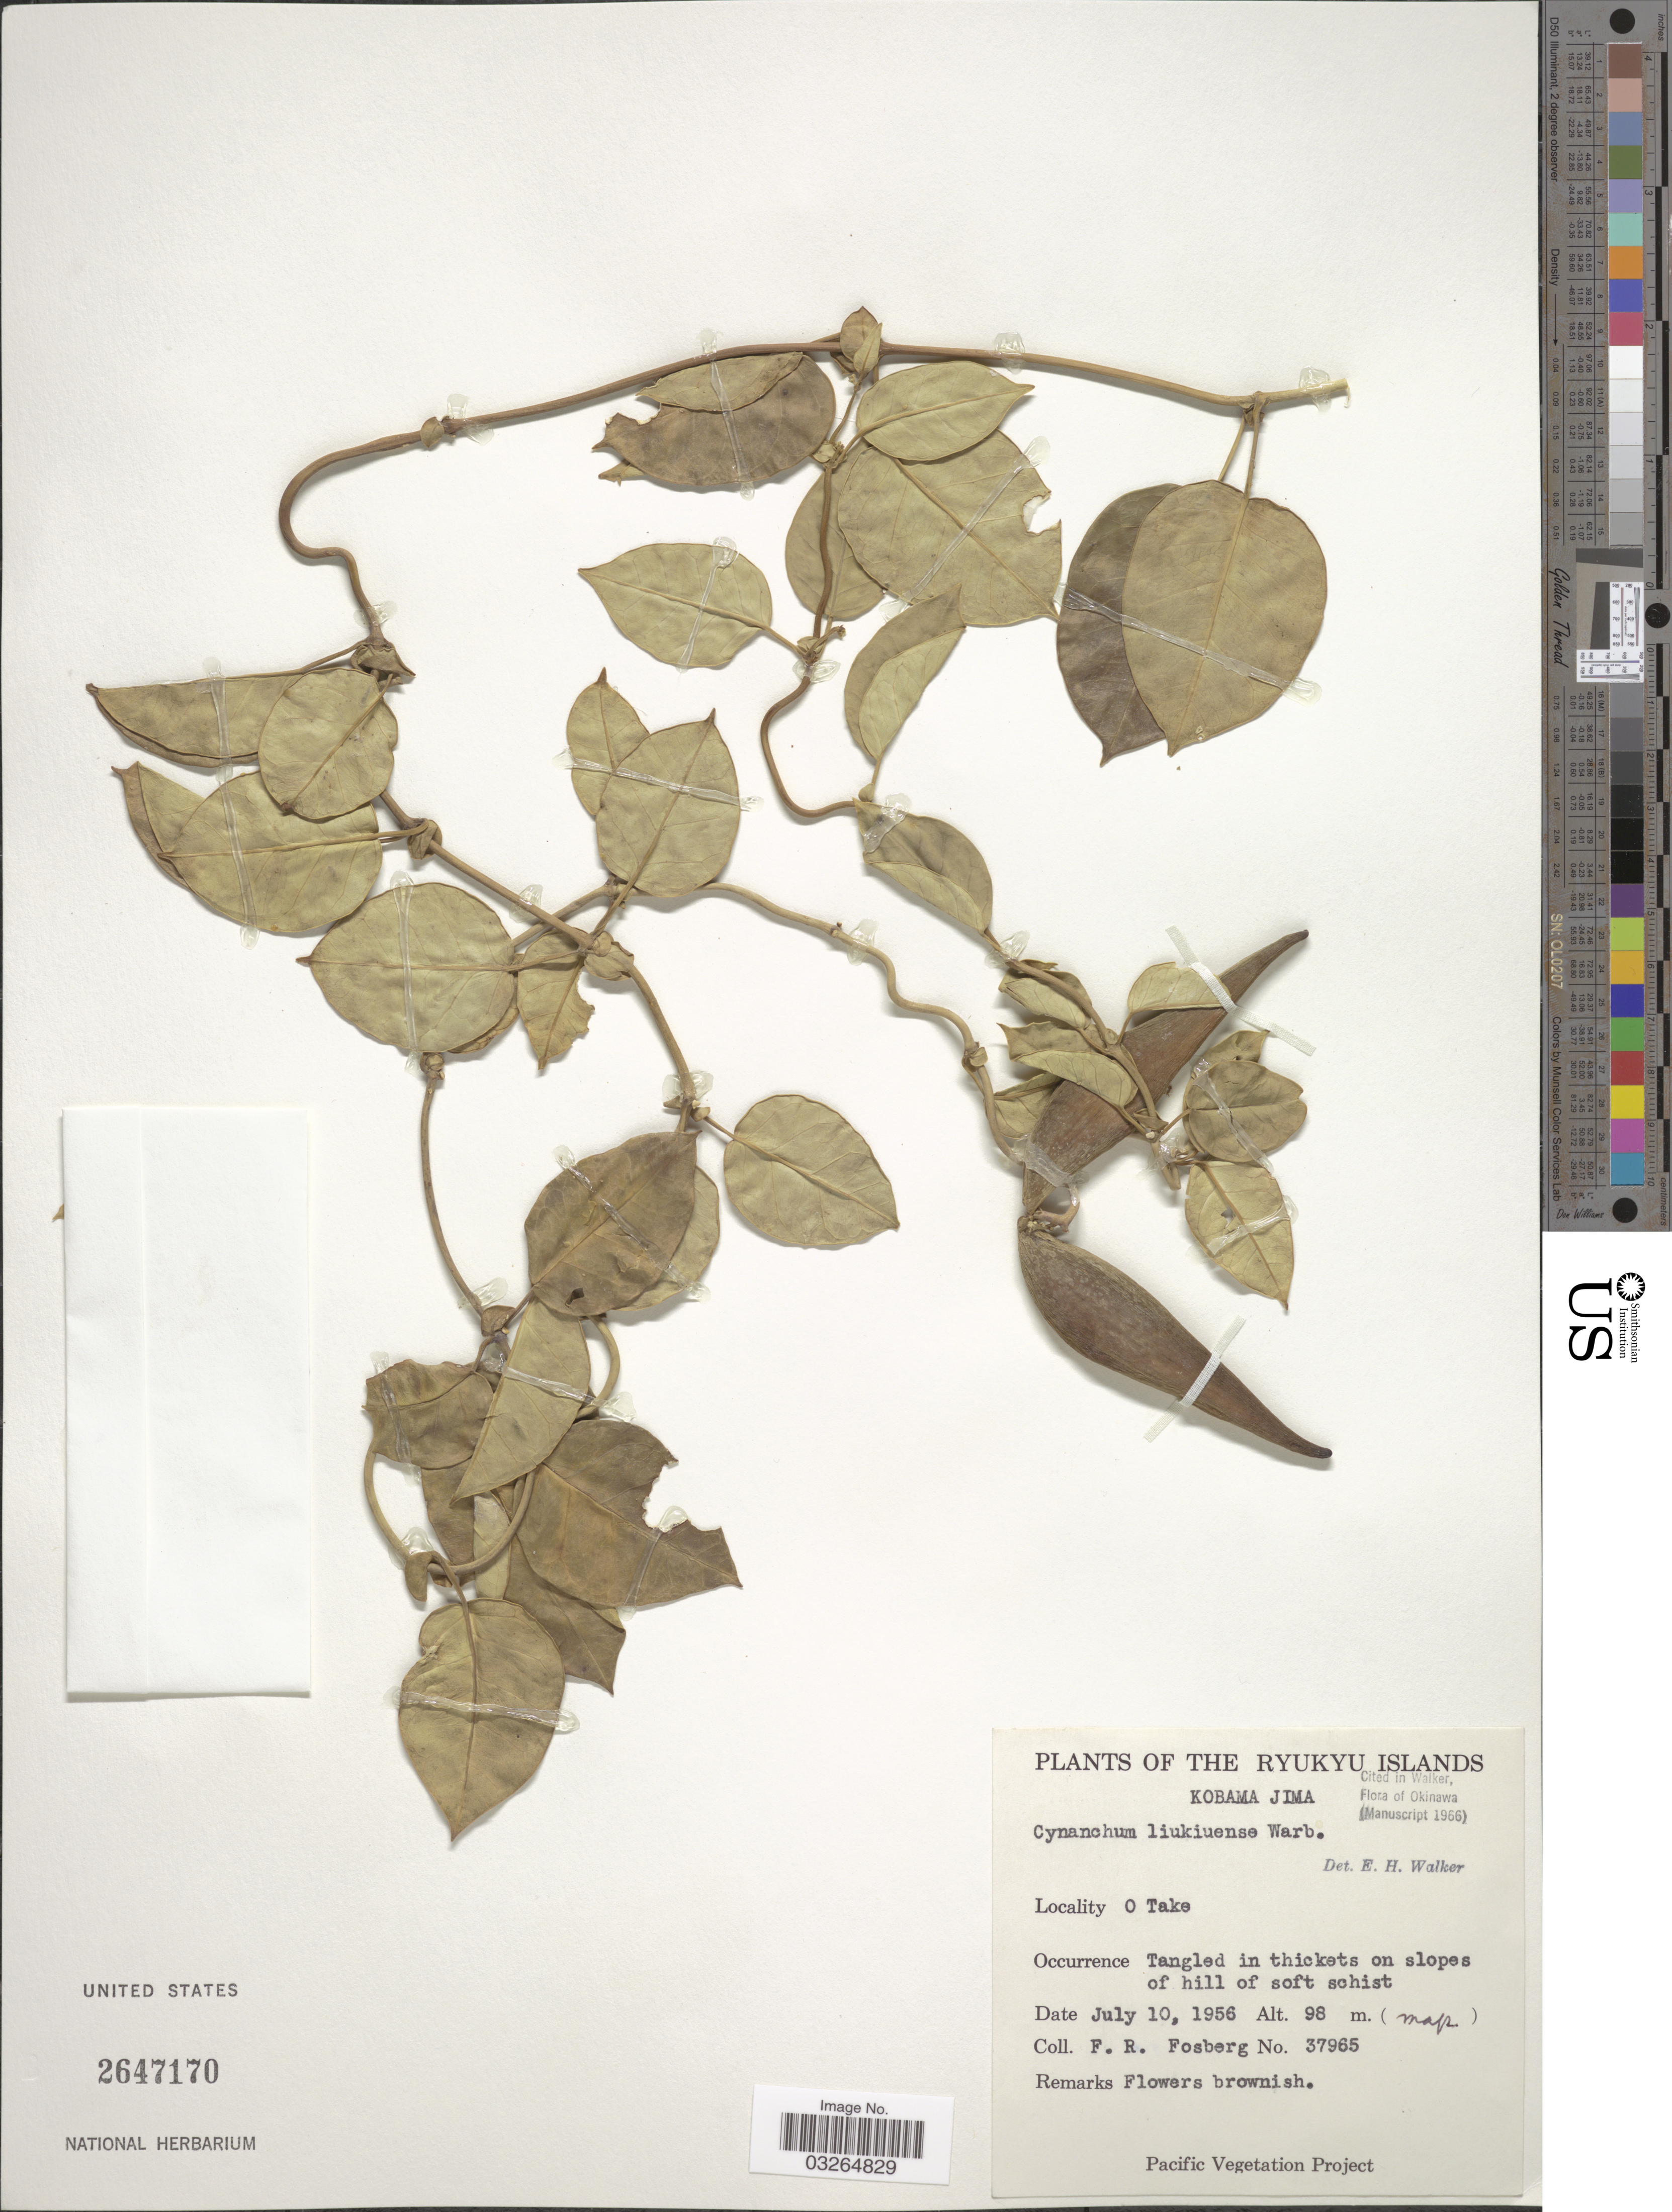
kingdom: Plantae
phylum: Tracheophyta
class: Magnoliopsida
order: Gentianales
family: Apocynaceae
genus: Cynanchum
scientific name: Cynanchum liukiuense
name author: Warb.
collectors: F. R. Fosberg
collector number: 37965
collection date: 1956-07-10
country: Japan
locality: Ryukyu Islands. Kobama Jima. O Take.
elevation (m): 98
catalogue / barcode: US 2647170